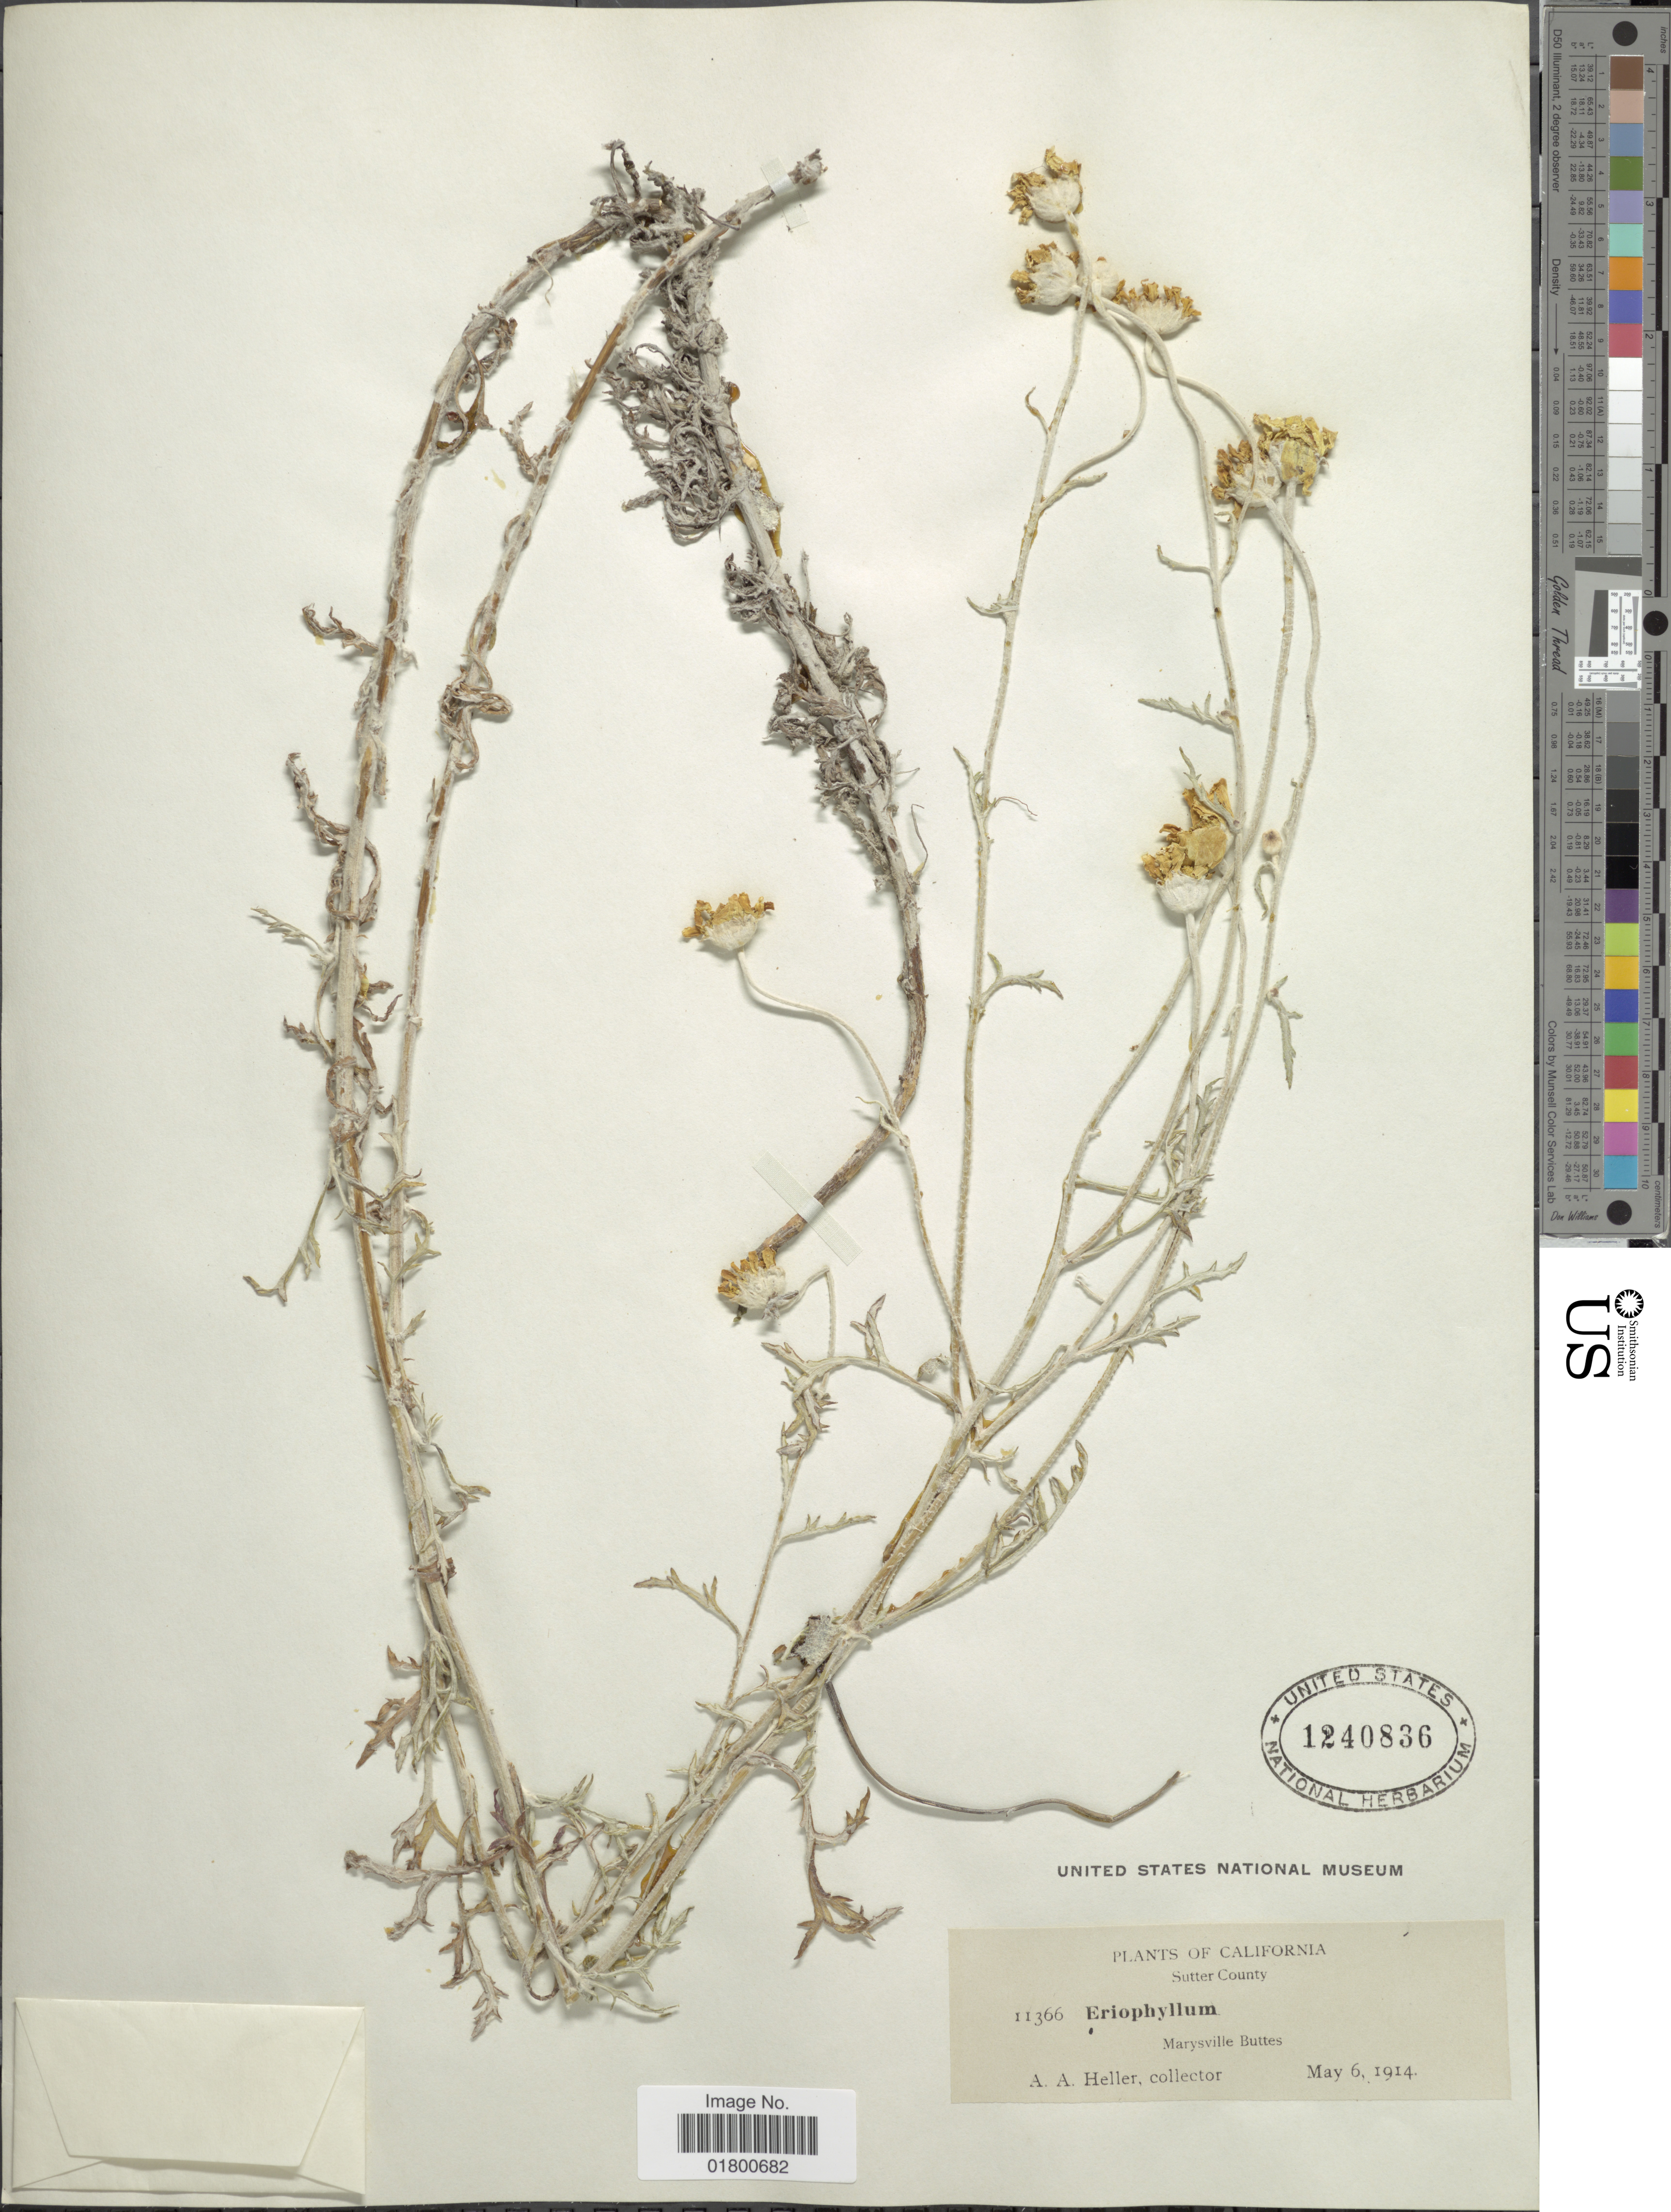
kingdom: Plantae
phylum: Tracheophyta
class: Magnoliopsida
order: Asterales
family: Asteraceae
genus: Eriophyllum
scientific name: Eriophyllum sp.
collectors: A. A. Heller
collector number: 11366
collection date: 1914-05-06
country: United States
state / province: California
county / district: Sutter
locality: Sutter County, Marysville Butters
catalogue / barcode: US 1240836